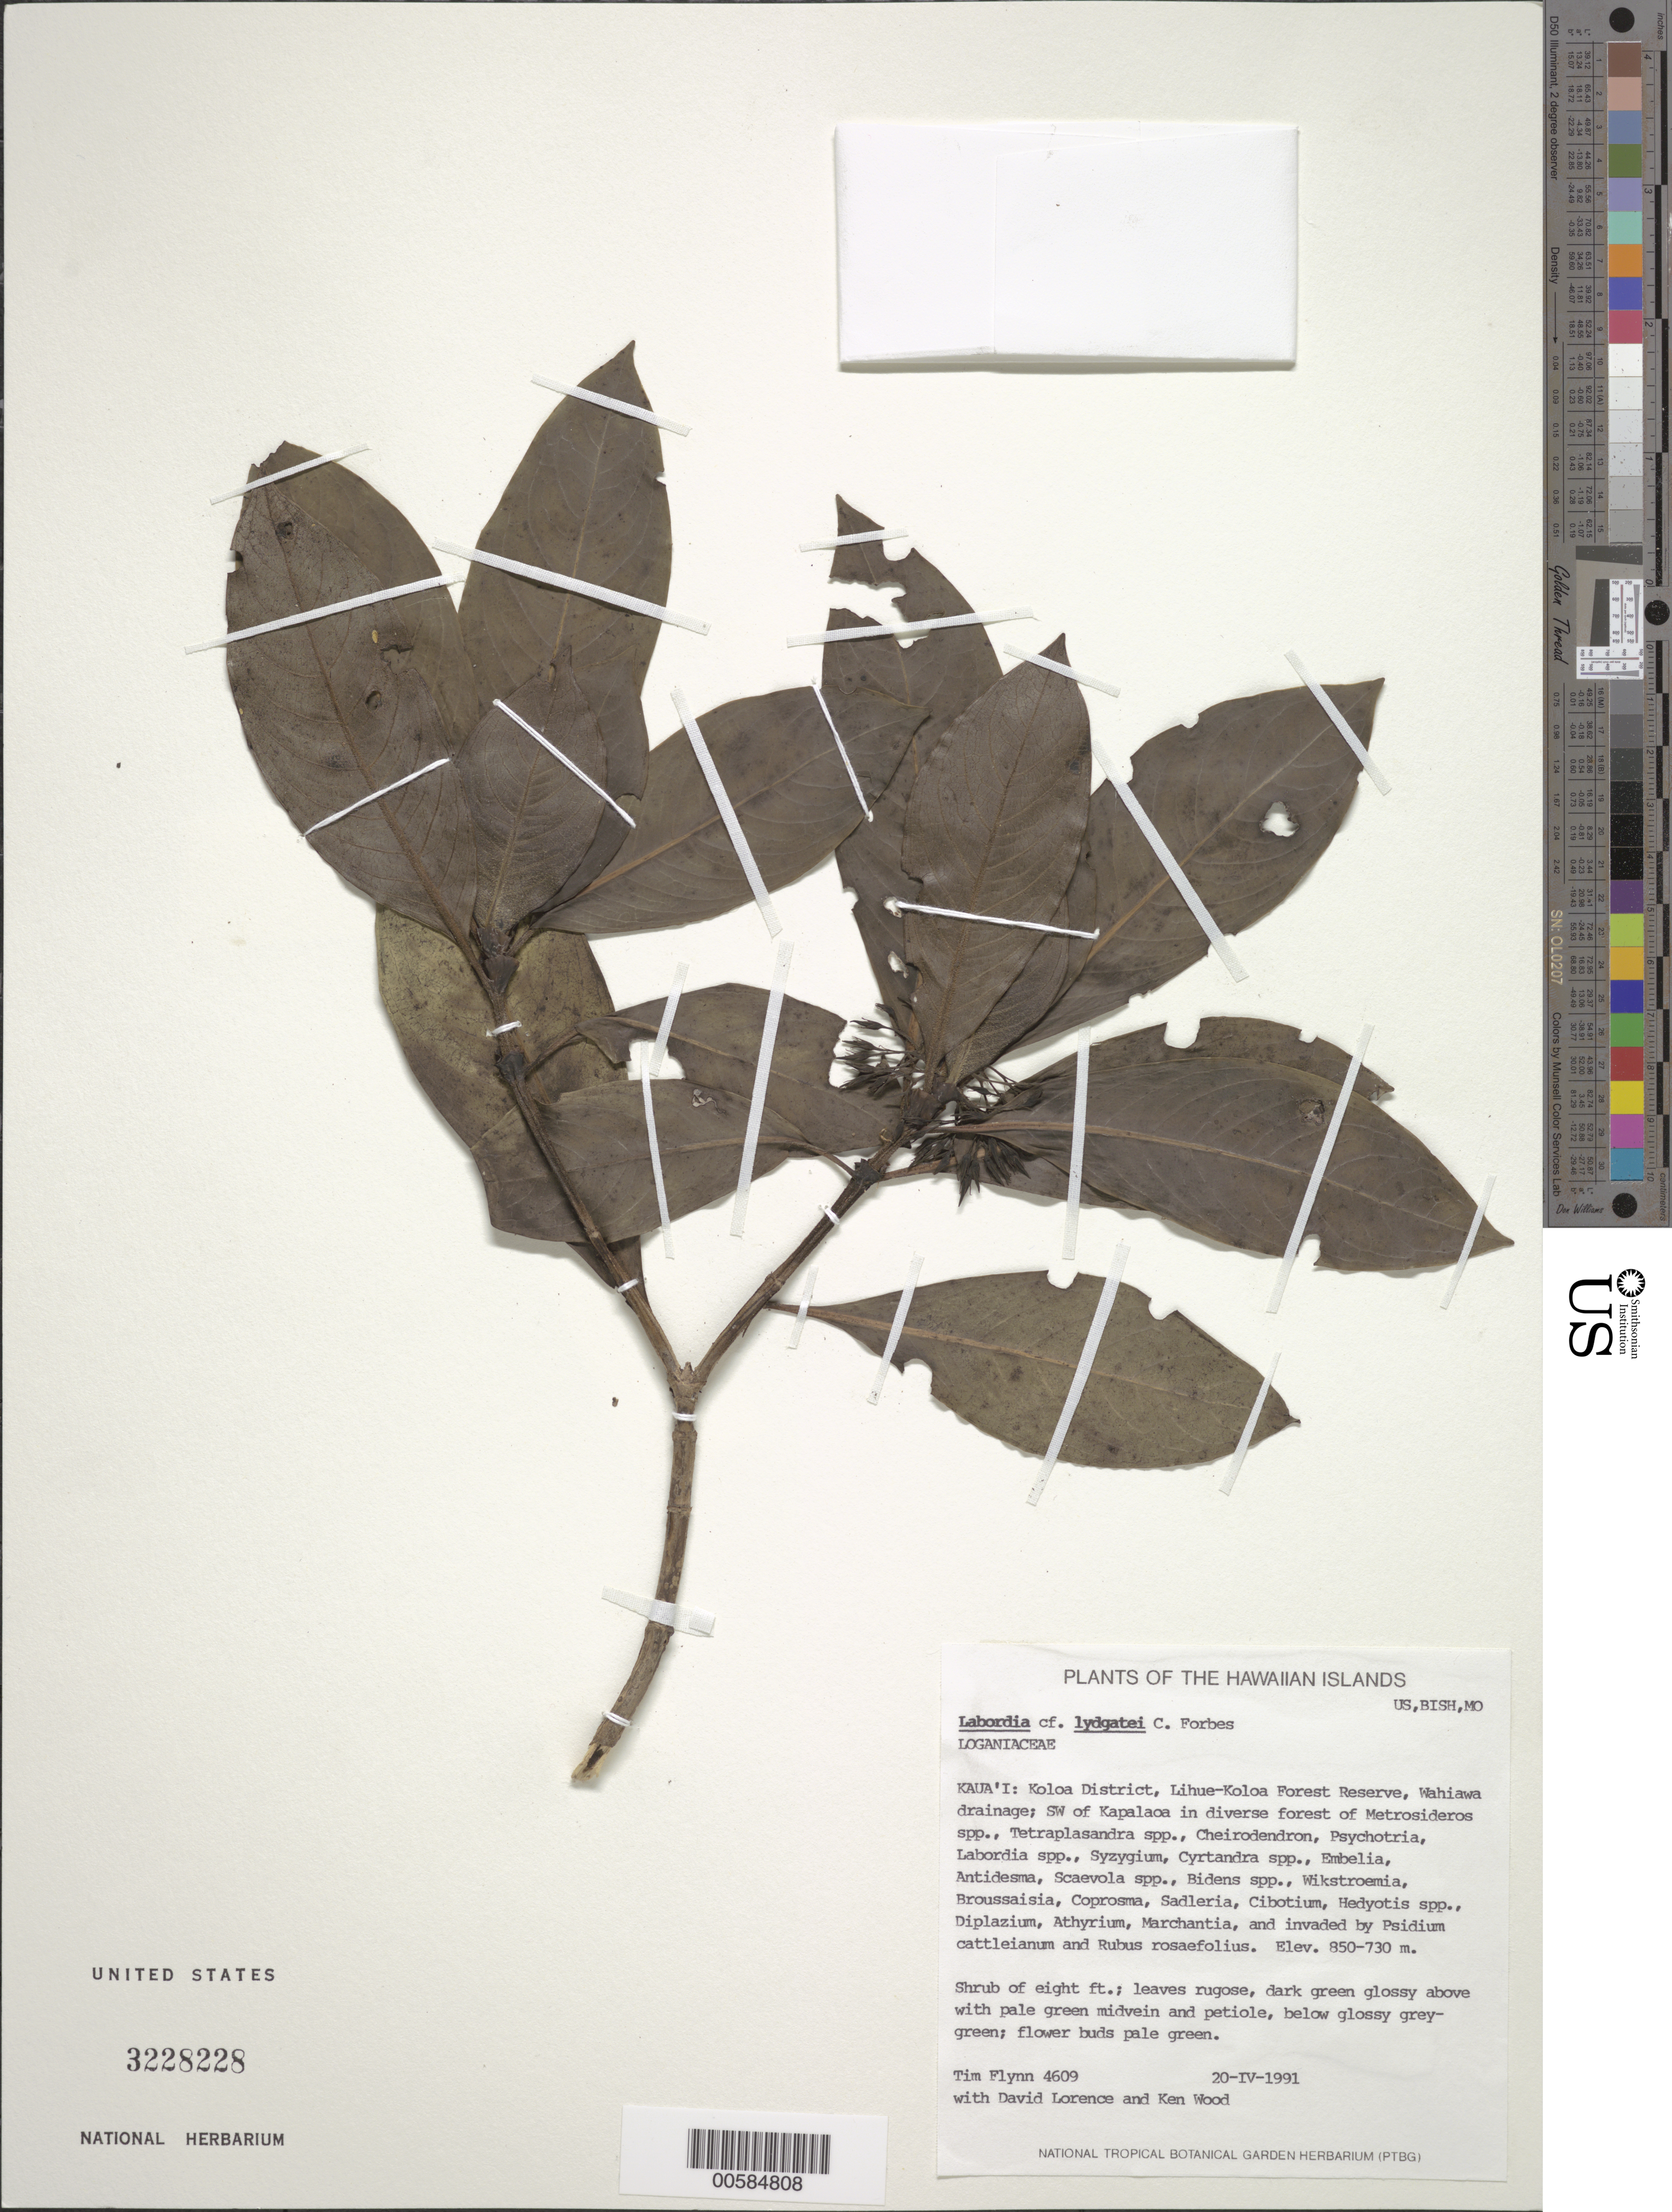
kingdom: Plantae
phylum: Tracheophyta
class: Magnoliopsida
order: Gentianales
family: Loganiaceae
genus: Geniostoma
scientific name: Geniostoma lydgatei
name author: (C.N. Forbes) Byng & Christenh.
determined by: Wagner, W. L., (BOT), Smithsonian Institution - National Museum of Natural History (UNITED STATES)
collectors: T. W. Flynn, D. Lorence & K. Wood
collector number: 4609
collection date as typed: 20 Apr 1991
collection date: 1991-04-20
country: United States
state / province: Hawaii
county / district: Kauai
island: Kaua'i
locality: Koloa Dist, Lihue-Koloa For Res, Wahiawa drainage; SW of Kapalaoa.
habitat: Diverse forest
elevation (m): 730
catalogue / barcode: US 3228228